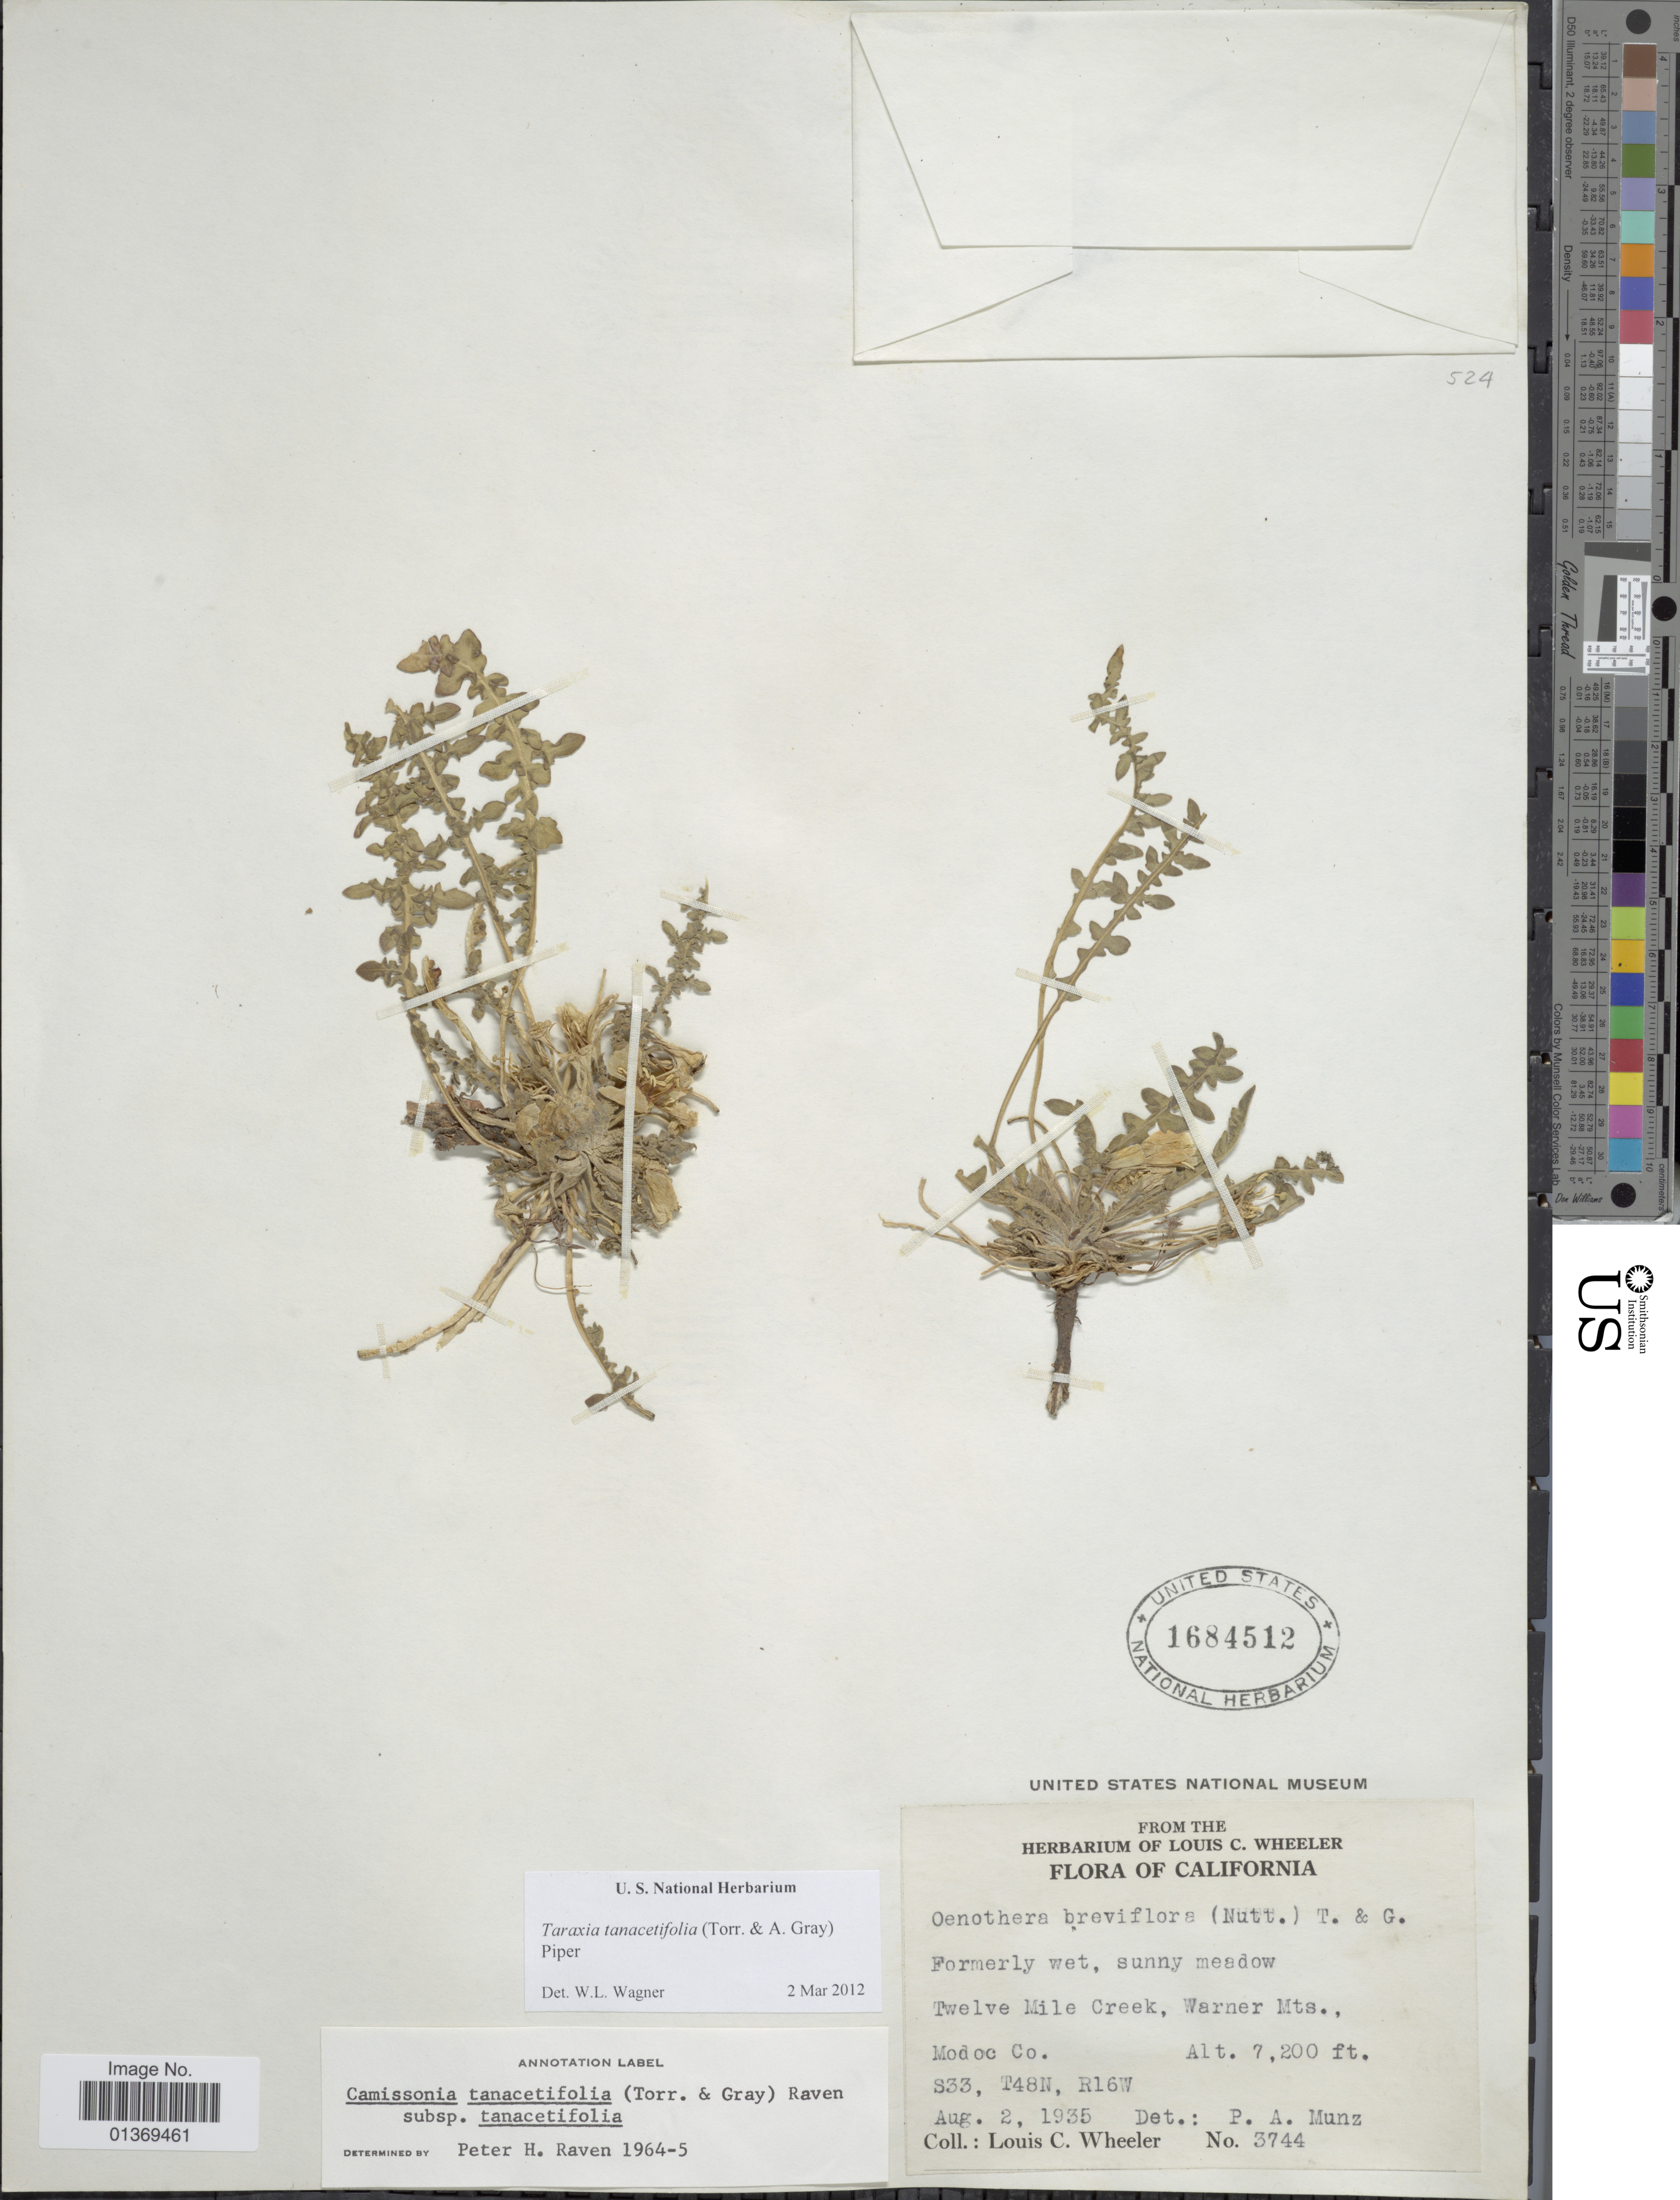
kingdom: Plantae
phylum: Tracheophyta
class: Magnoliopsida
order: Myrtales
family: Onagraceae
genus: Taraxia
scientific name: Taraxia tanacetifolia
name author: (Torr. & A. Gray) Piper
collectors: L. C. Wheeler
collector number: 3744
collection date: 1935-08-02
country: United States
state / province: California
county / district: Modoc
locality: Twelve Mile Creek, Warner Mts., Modoc Co., S33, T48N, R16W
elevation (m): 2195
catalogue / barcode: US 1684512